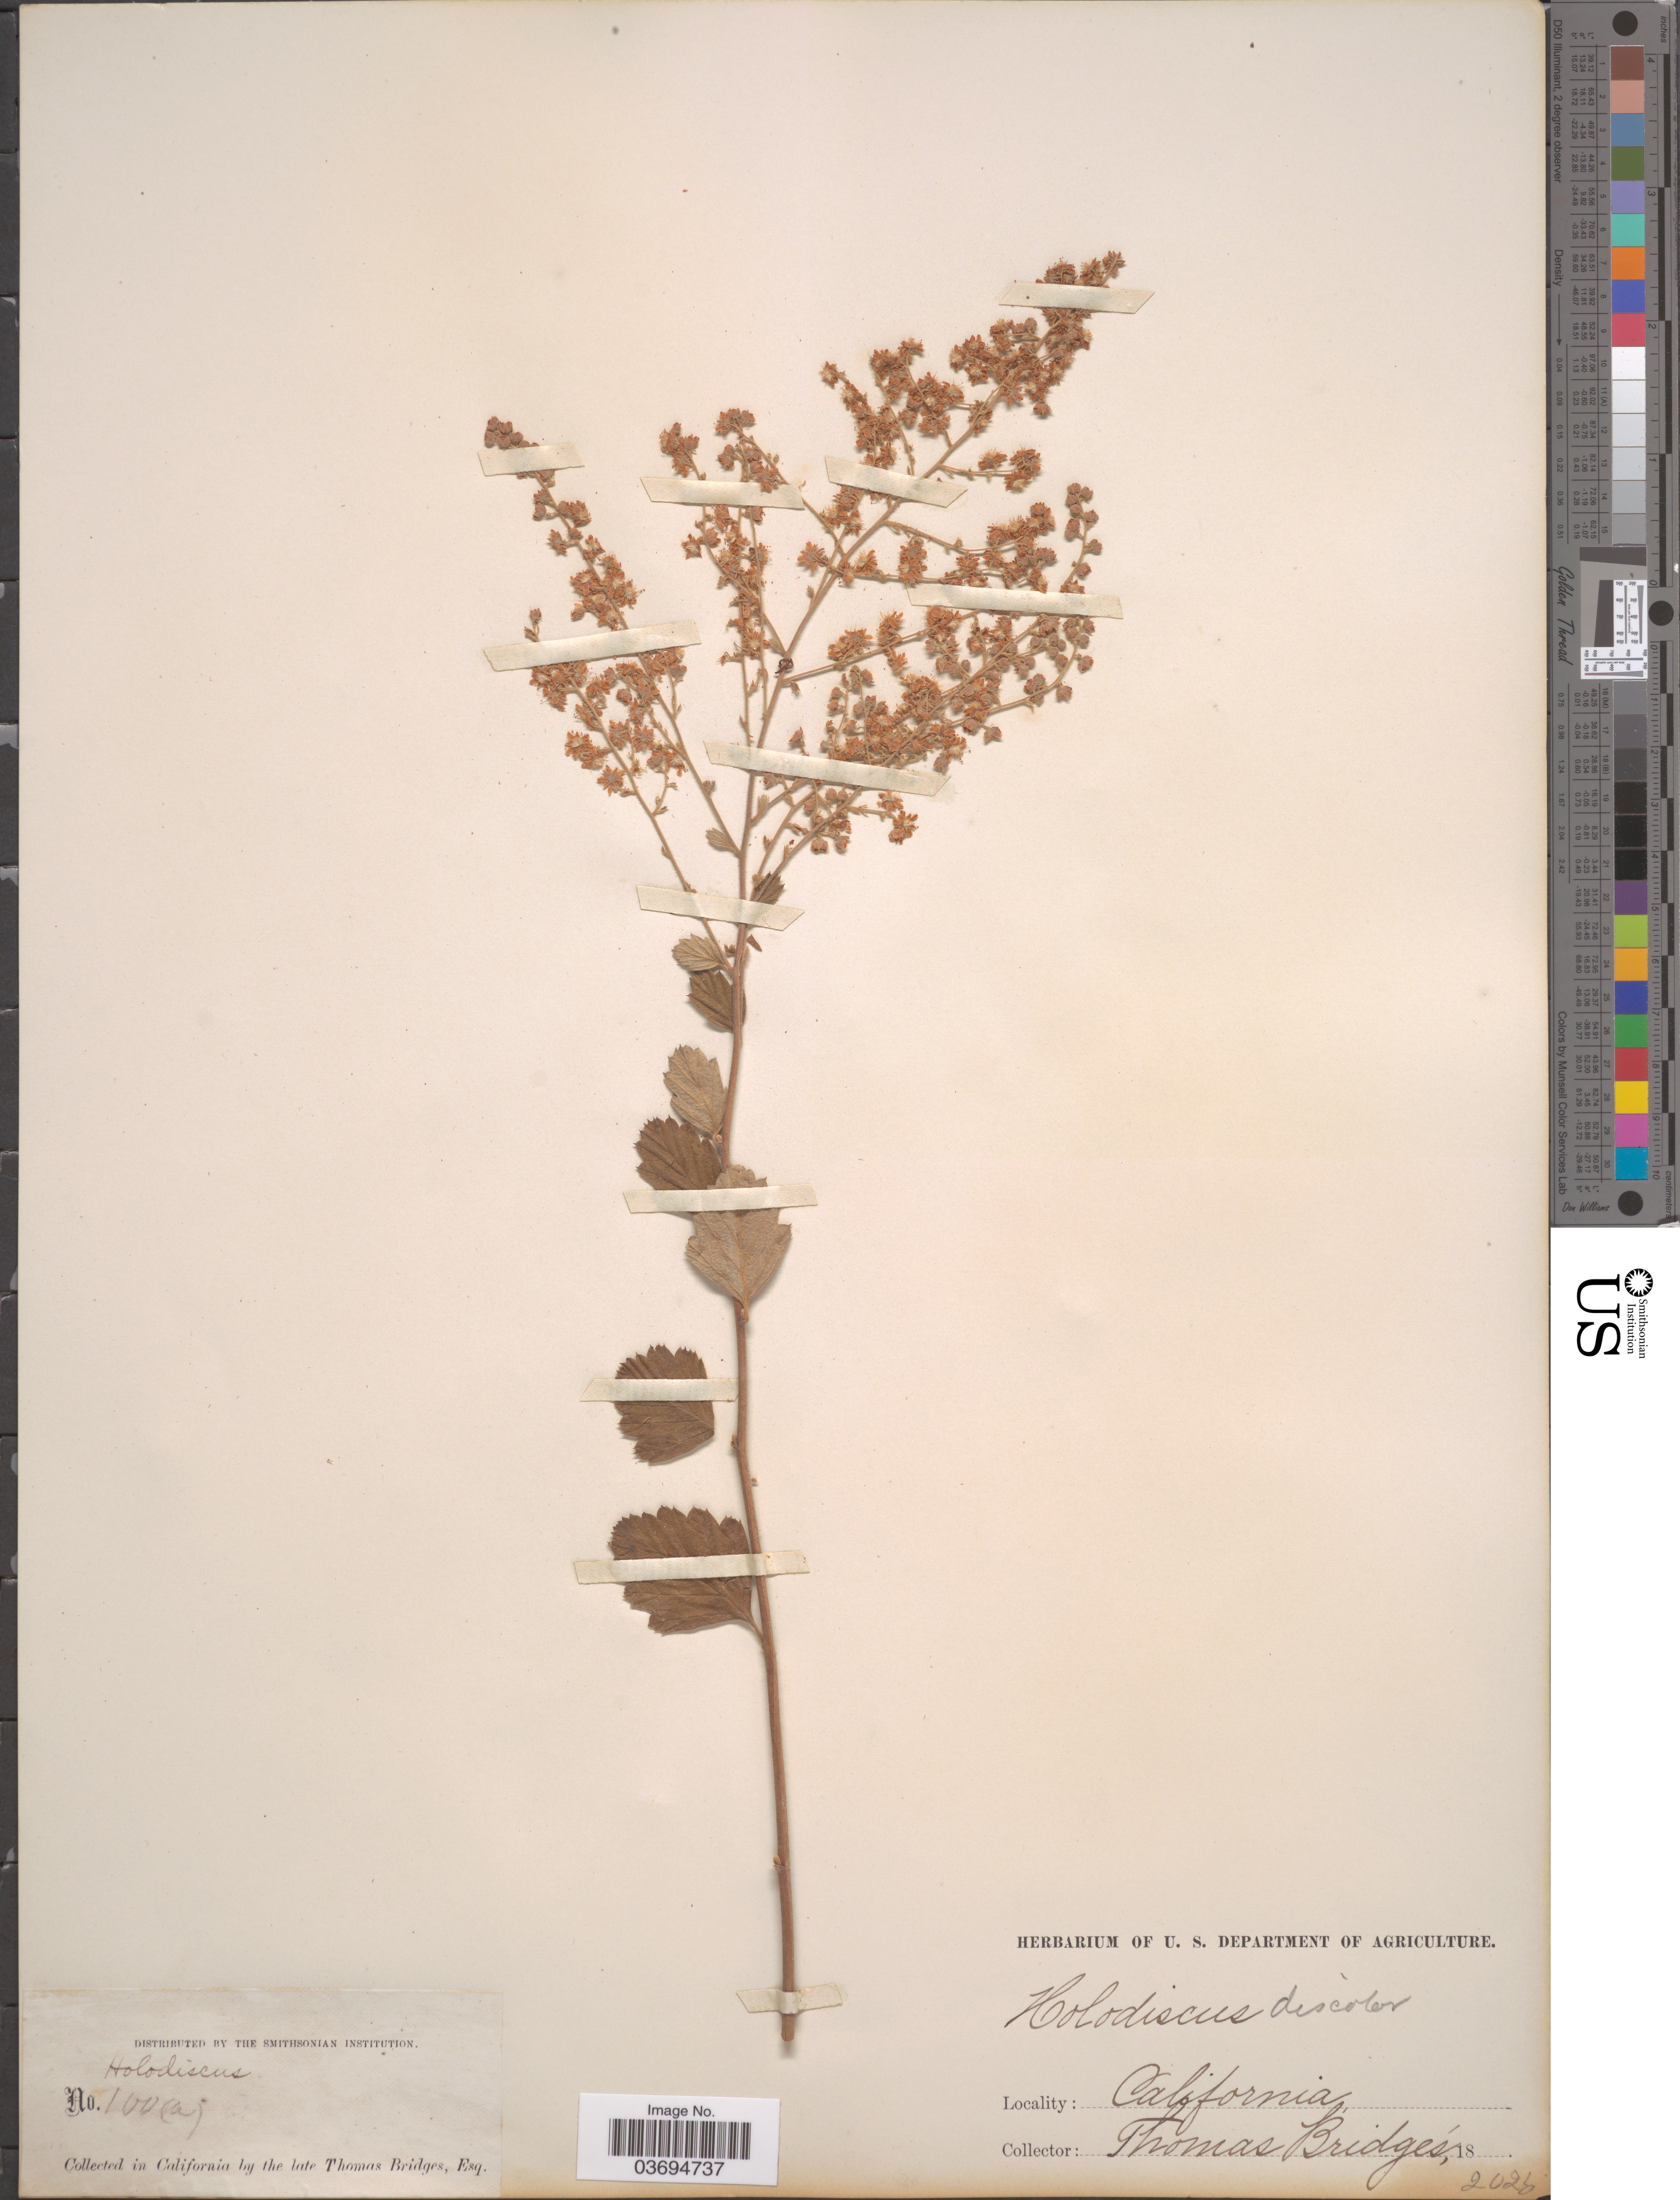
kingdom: Plantae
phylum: Tracheophyta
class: Magnoliopsida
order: Rosales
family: Rosaceae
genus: Holodiscus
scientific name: Holodiscus discolor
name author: (Pursh) Maxim.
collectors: T. Bridges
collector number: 100(a)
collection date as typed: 18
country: United States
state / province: California